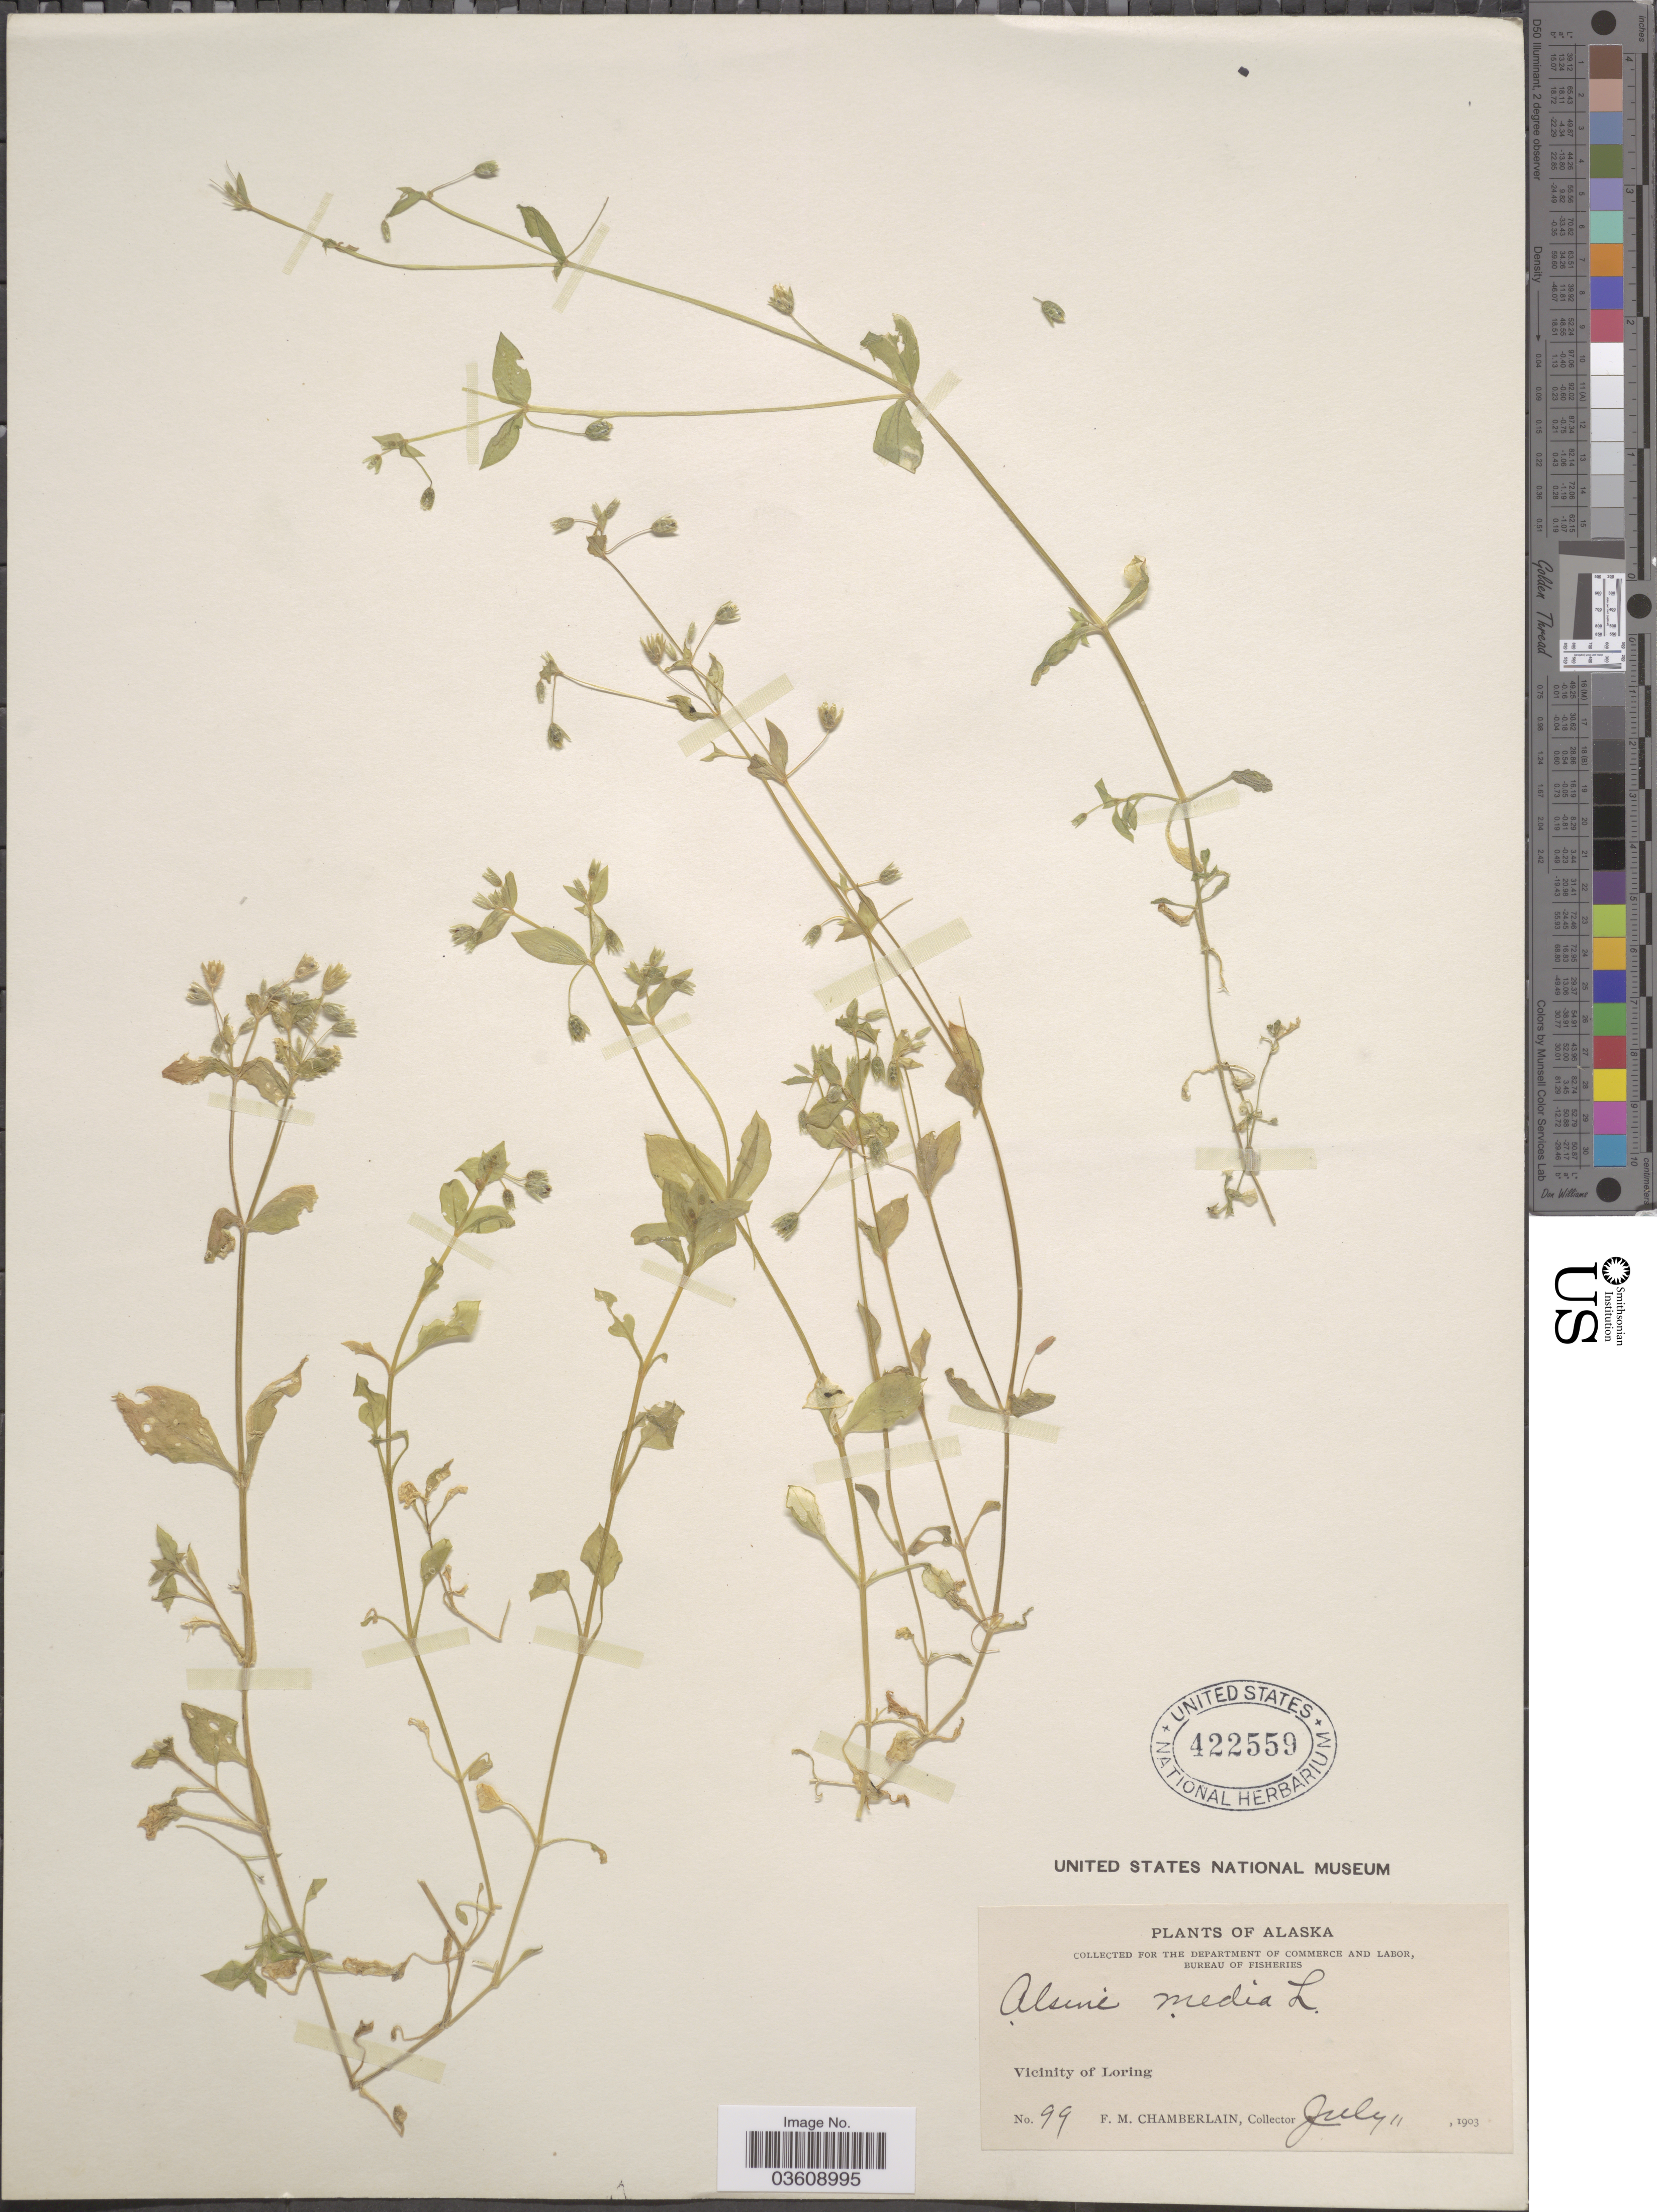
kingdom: Plantae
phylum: Tracheophyta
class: Magnoliopsida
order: Caryophyllales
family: Caryophyllaceae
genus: Stellaria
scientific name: Stellaria media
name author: (L.) Vill.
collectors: F. Chamberlain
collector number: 99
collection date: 1903-07-11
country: United States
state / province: Alaska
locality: Vicinity of Loring.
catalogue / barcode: US 422559